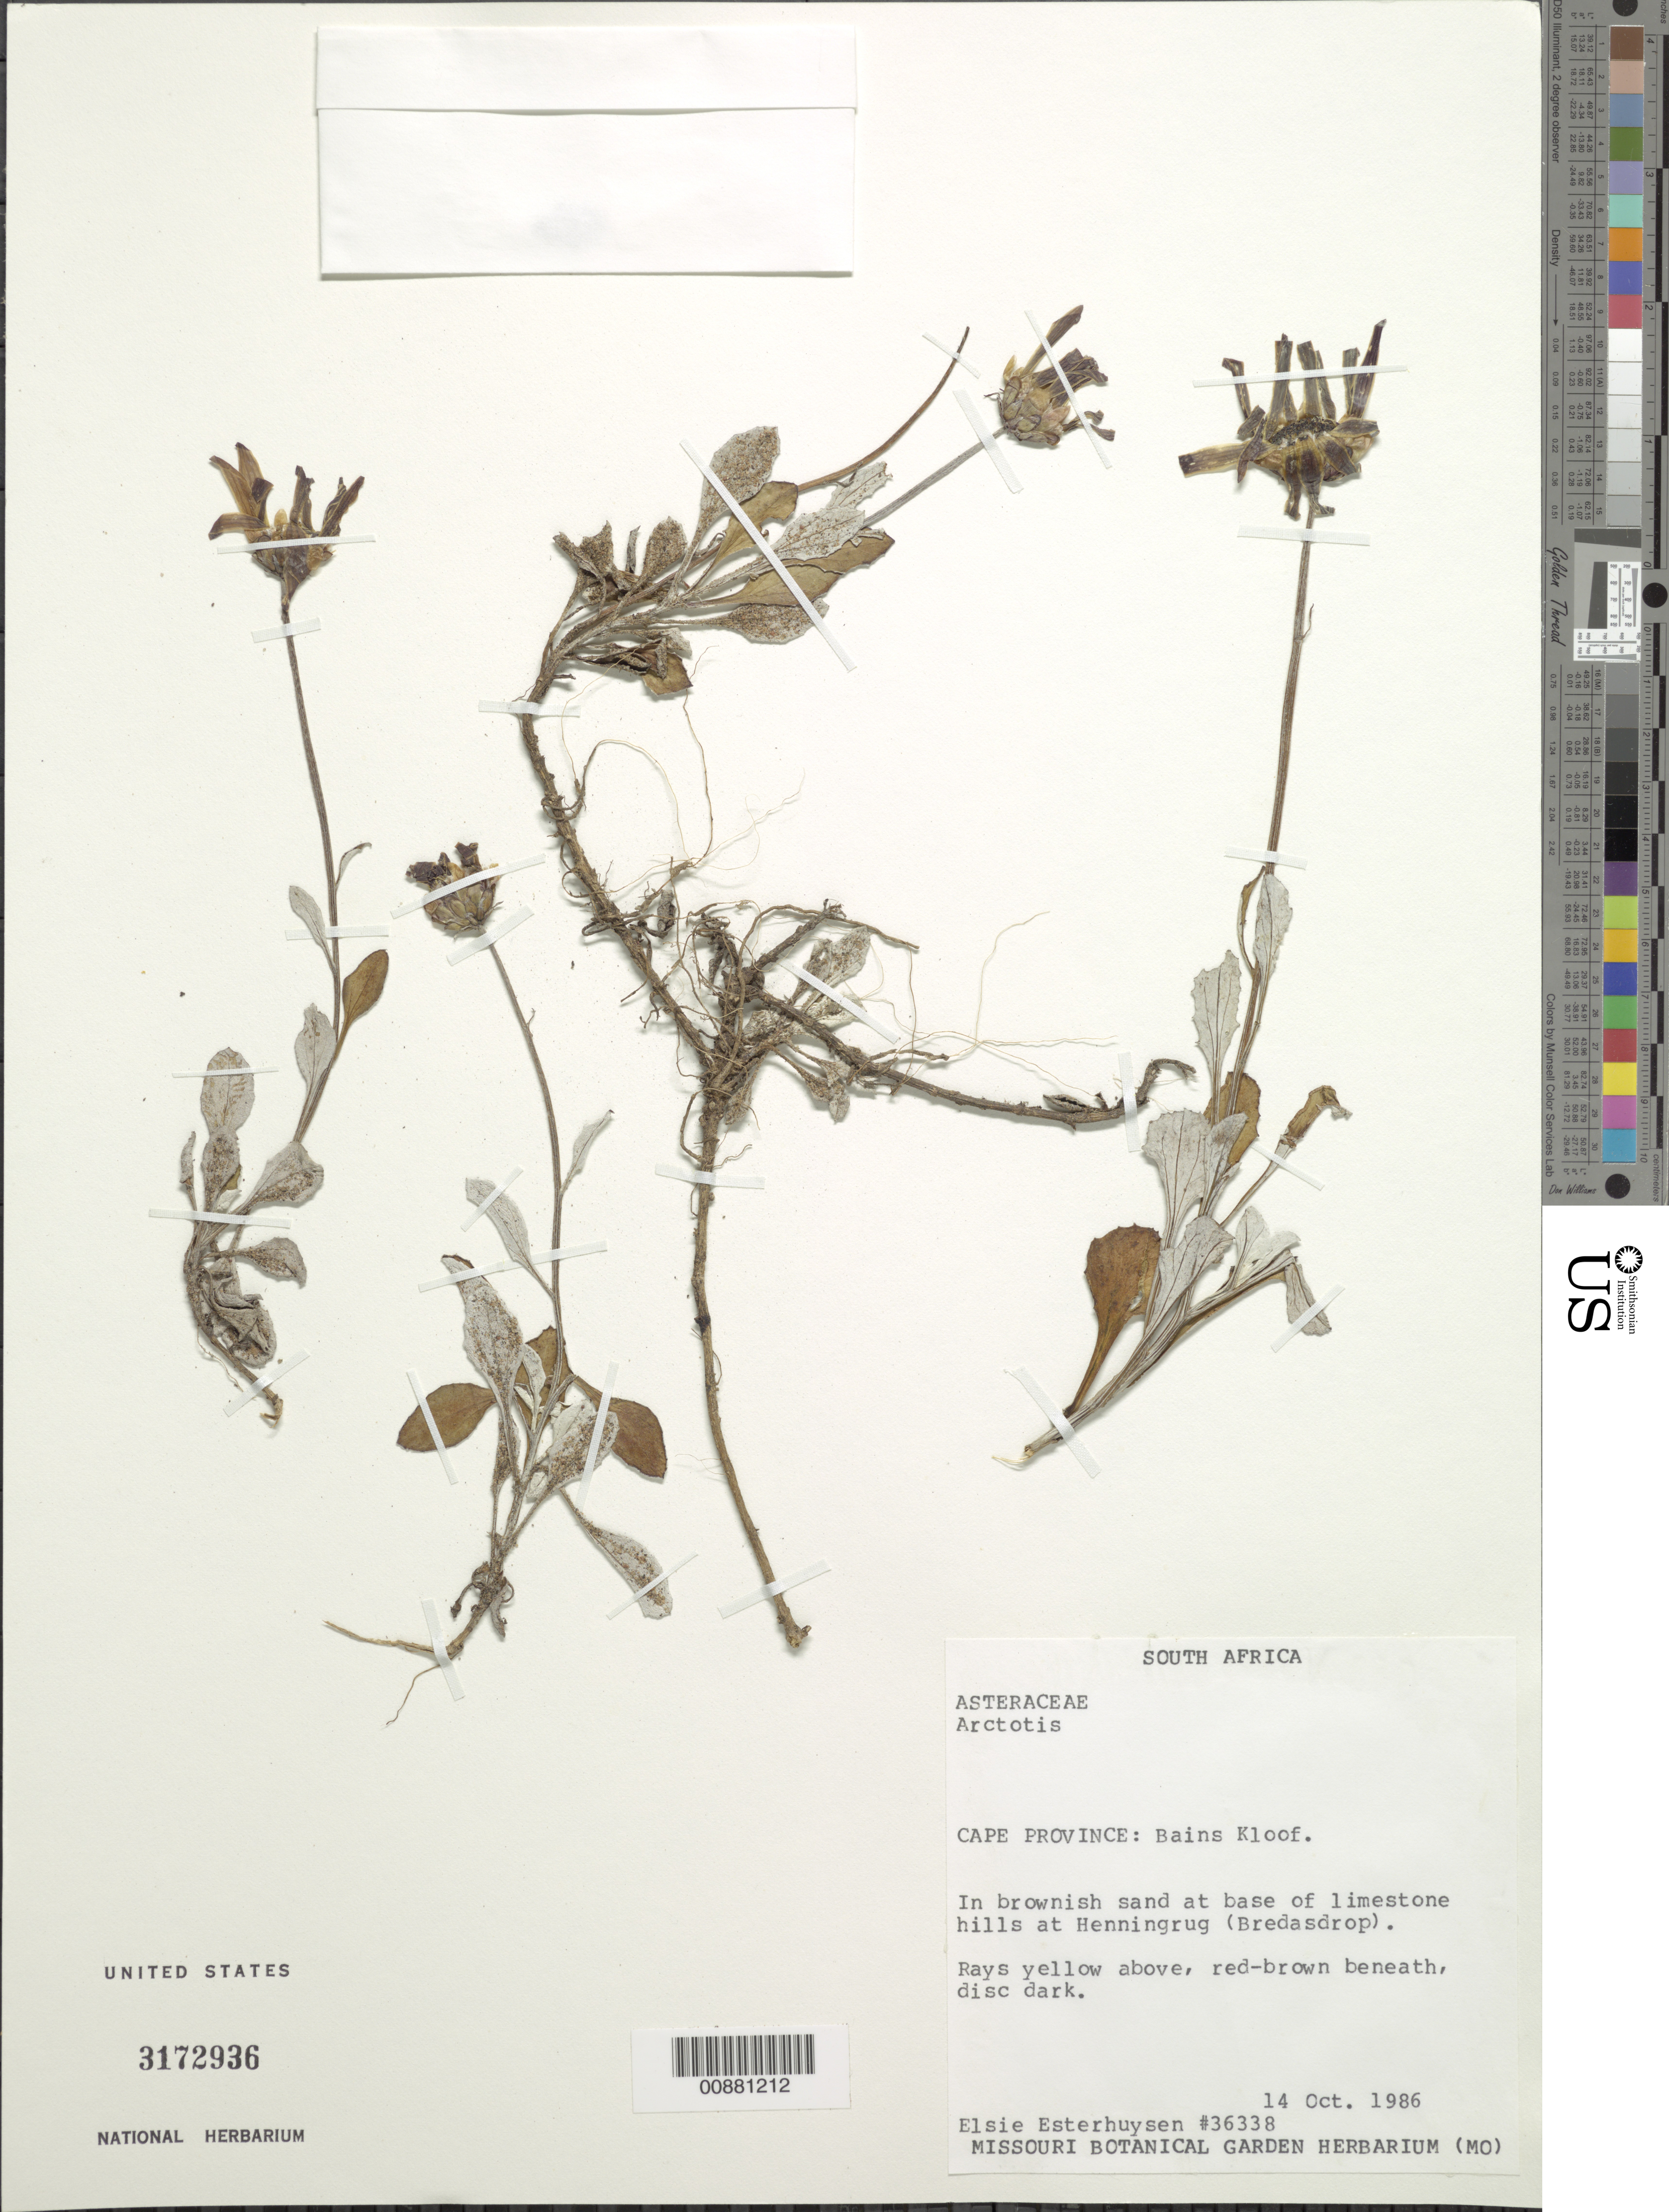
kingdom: Plantae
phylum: Tracheophyta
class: Magnoliopsida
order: Asterales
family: Asteraceae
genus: Arctotis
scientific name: Arctotis sp.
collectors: E. E. Esterhuysen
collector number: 36338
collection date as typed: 14 October 1986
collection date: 1986-10-14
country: South Africa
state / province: Western Cape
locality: Bains Kloof, at Henningrug (Bredasdrop)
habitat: Brownish sand at base of limestone hills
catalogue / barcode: US 3172936